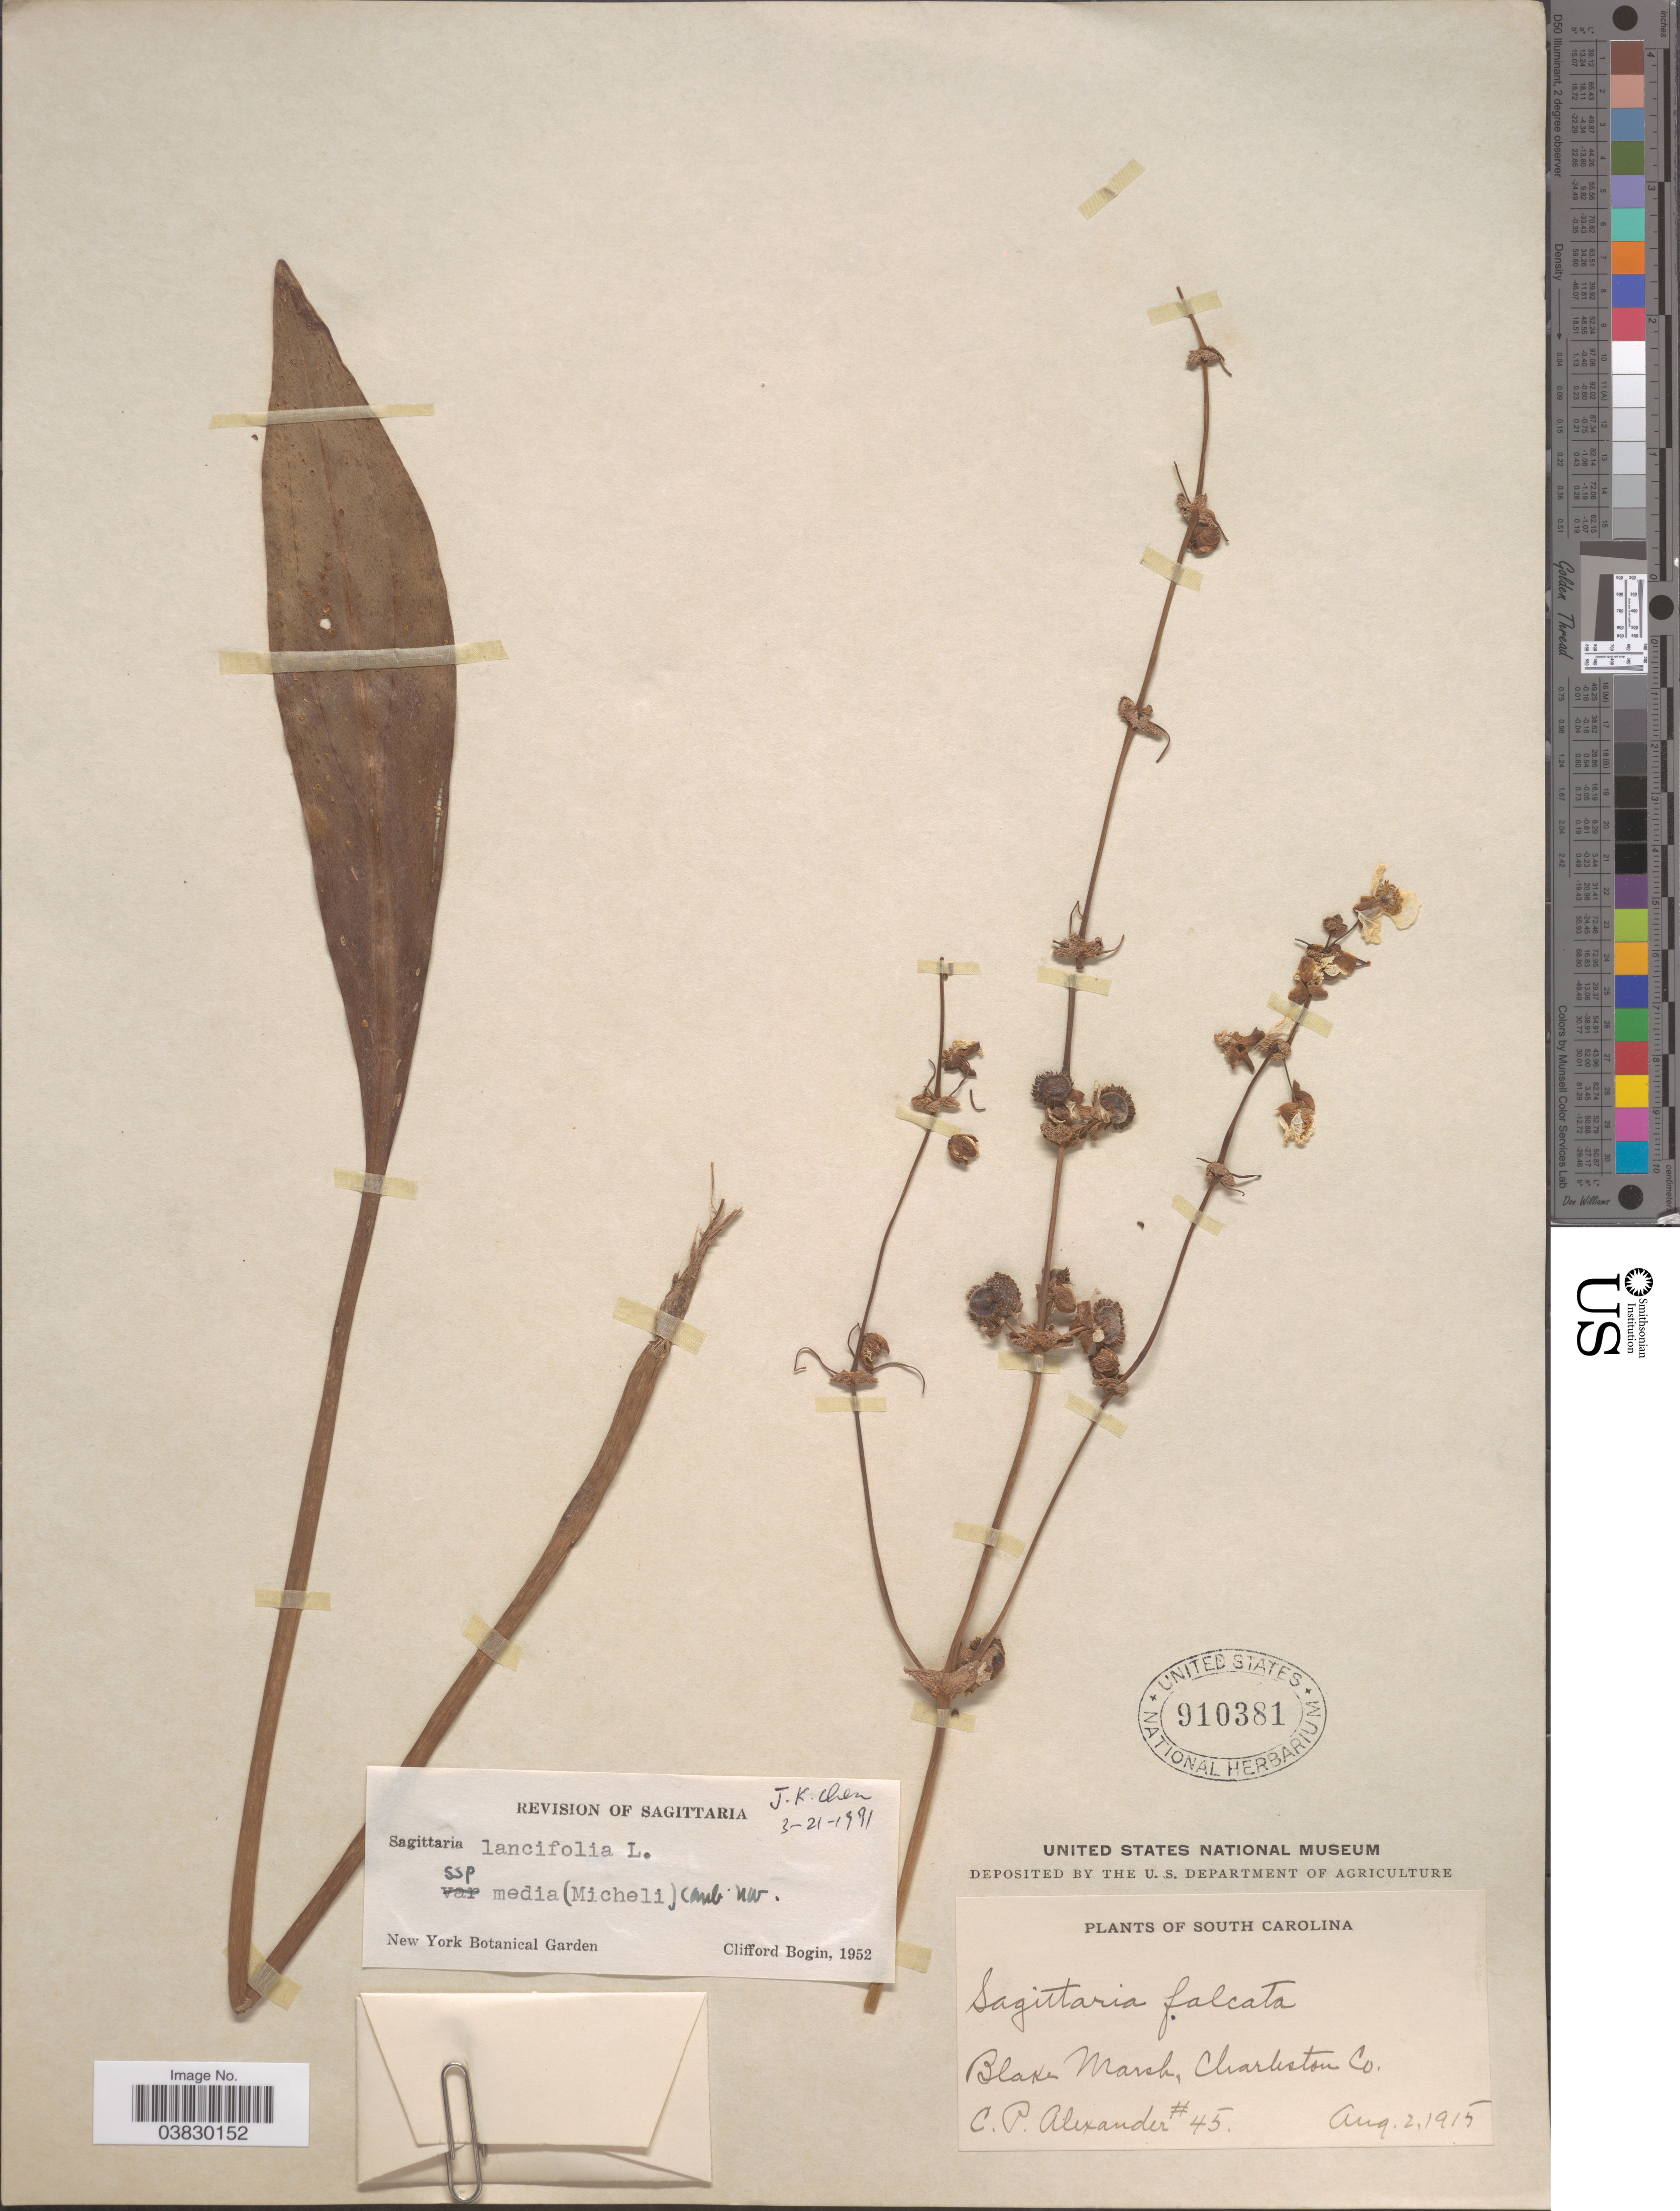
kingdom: Plantae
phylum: Tracheophyta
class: Liliopsida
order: Alismatales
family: Alismataceae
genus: Sagittaria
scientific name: Sagittaria lancifolia subsp. media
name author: (Micheli) Bogin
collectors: C. P. Alexander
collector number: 45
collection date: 1915-08-02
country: United States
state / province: South Carolina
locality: Blake Marsh, Charleston Co.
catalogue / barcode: US 910381